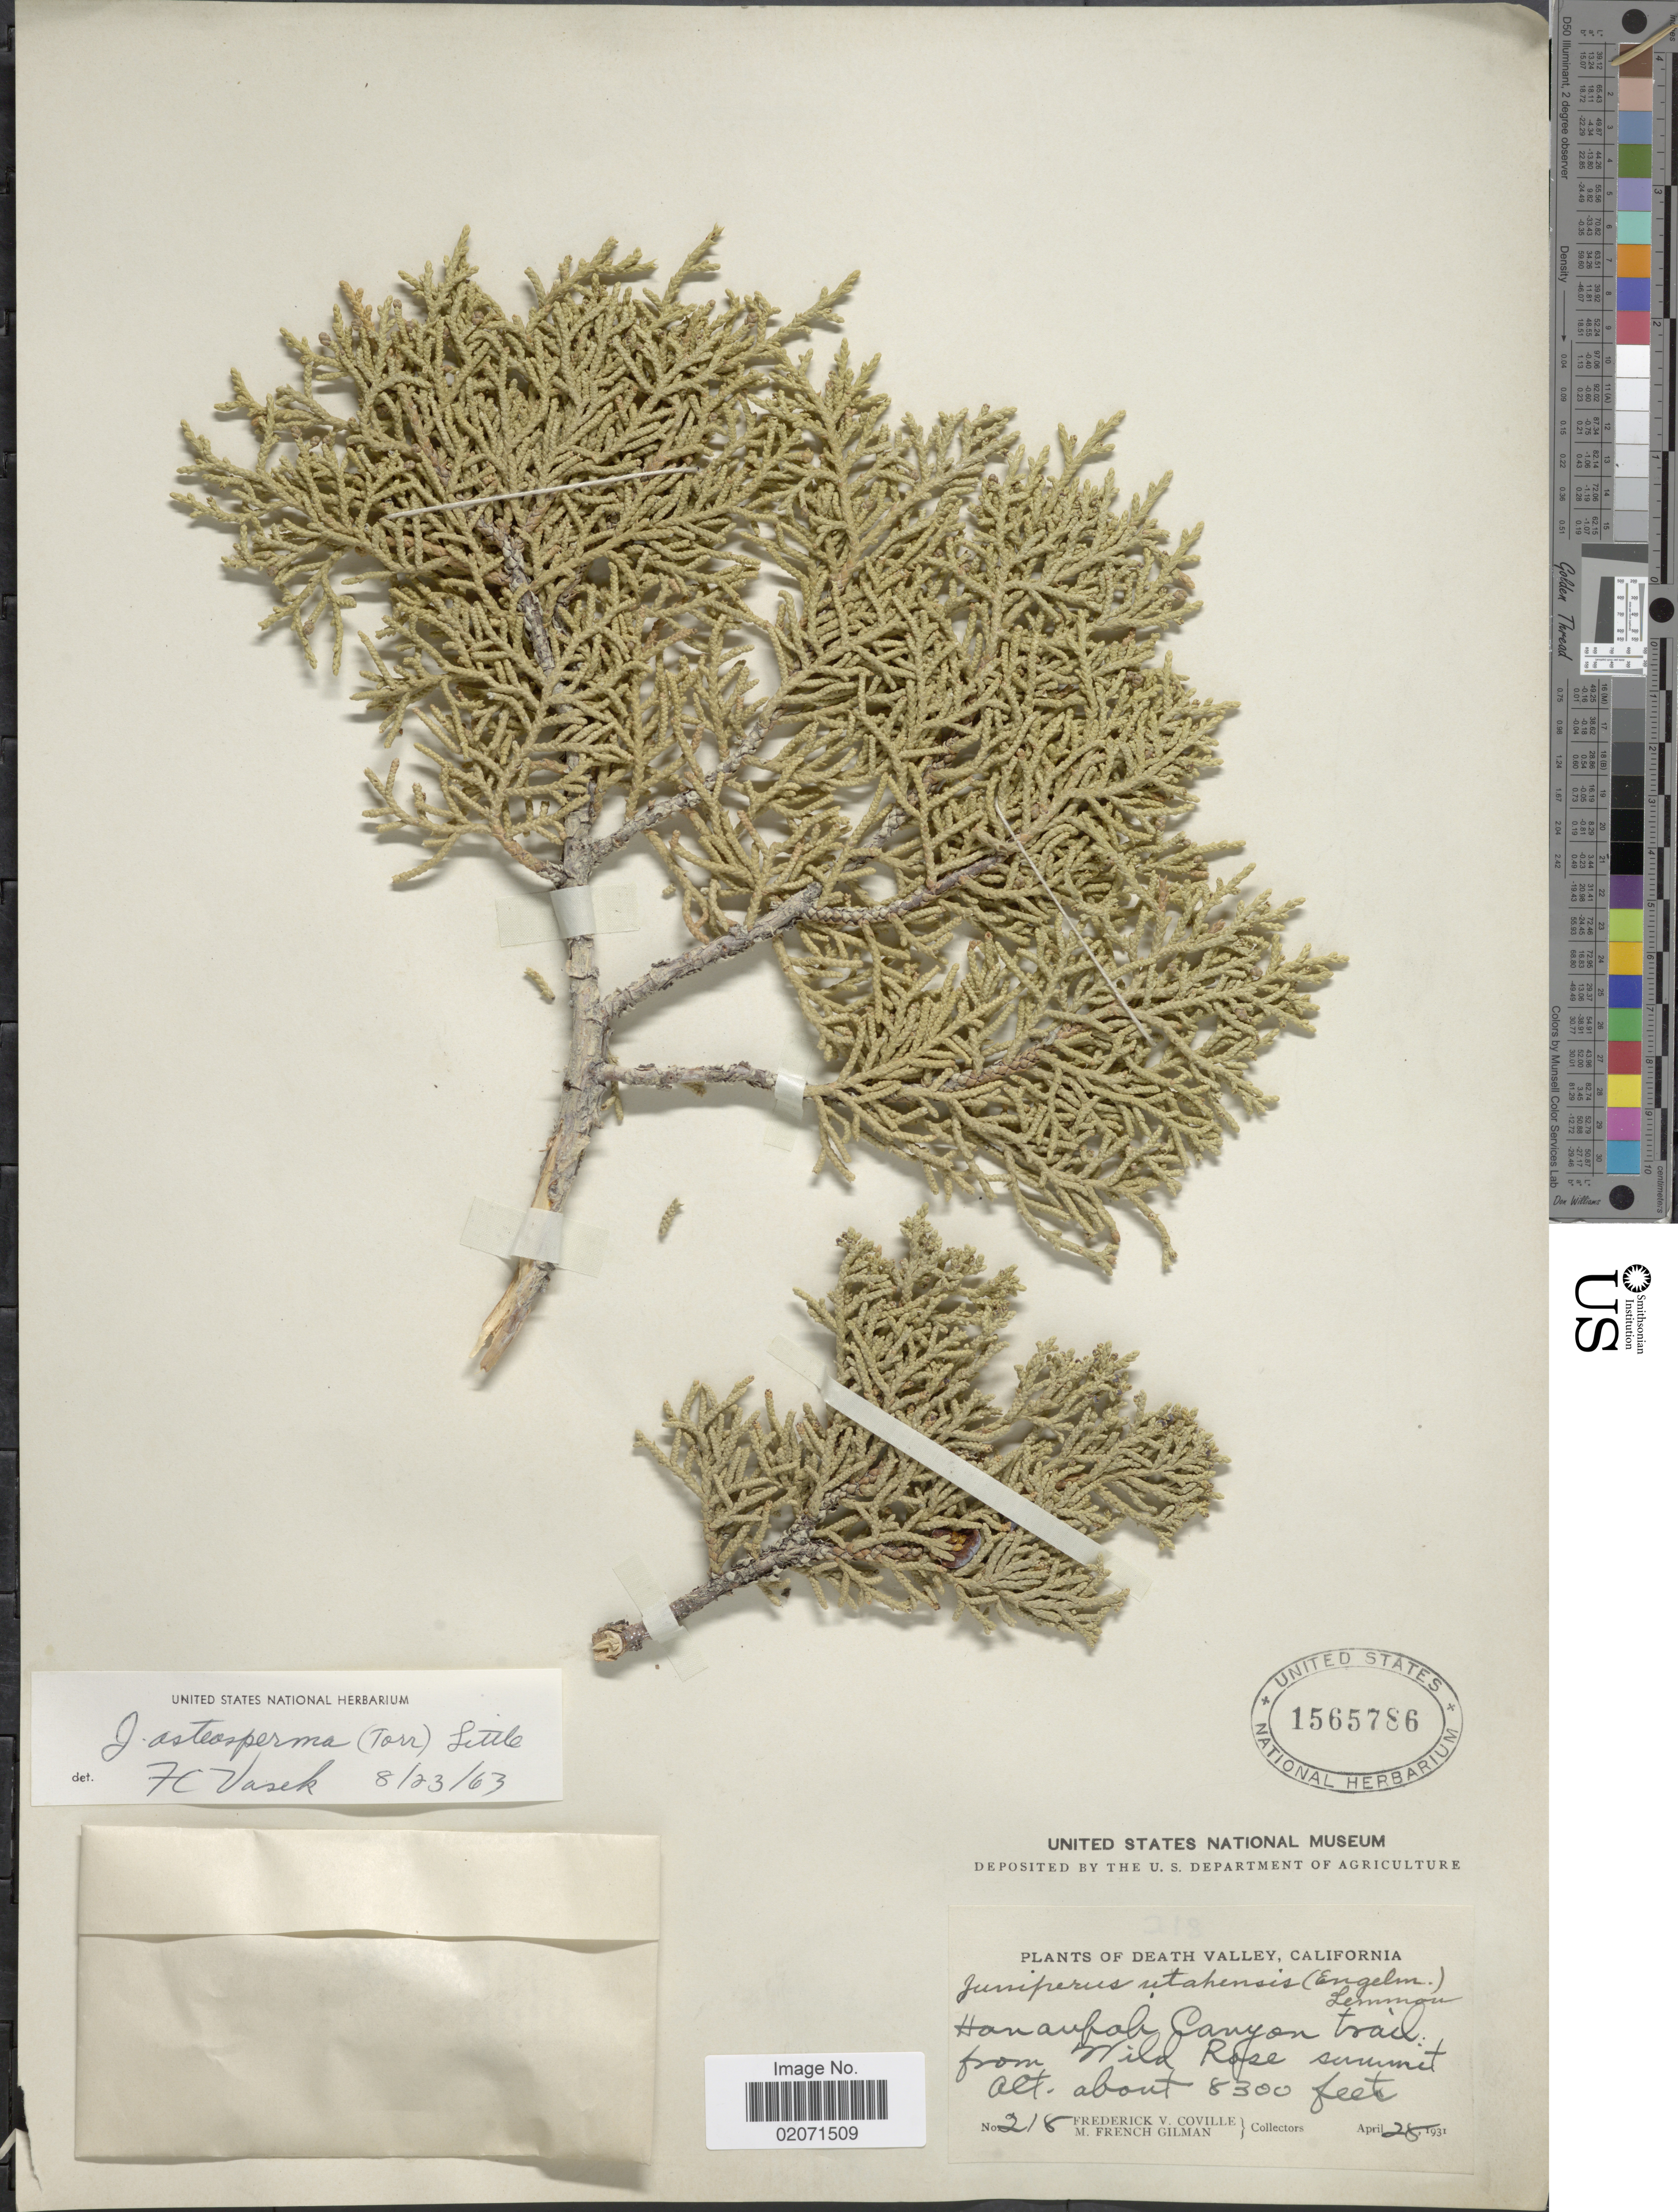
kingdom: Plantae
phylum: Tracheophyta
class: Pinopsida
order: Pinales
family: Cupressaceae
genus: Juniperus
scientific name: Juniperus osteosperma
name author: (Torr.) Little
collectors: F. V. Coville & M. F. Gilman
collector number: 215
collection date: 1931-04-25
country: United States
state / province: California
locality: Death Valley, Hanaupah Canyon trail from Wild Rose summit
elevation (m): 2530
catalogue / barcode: US 1565786